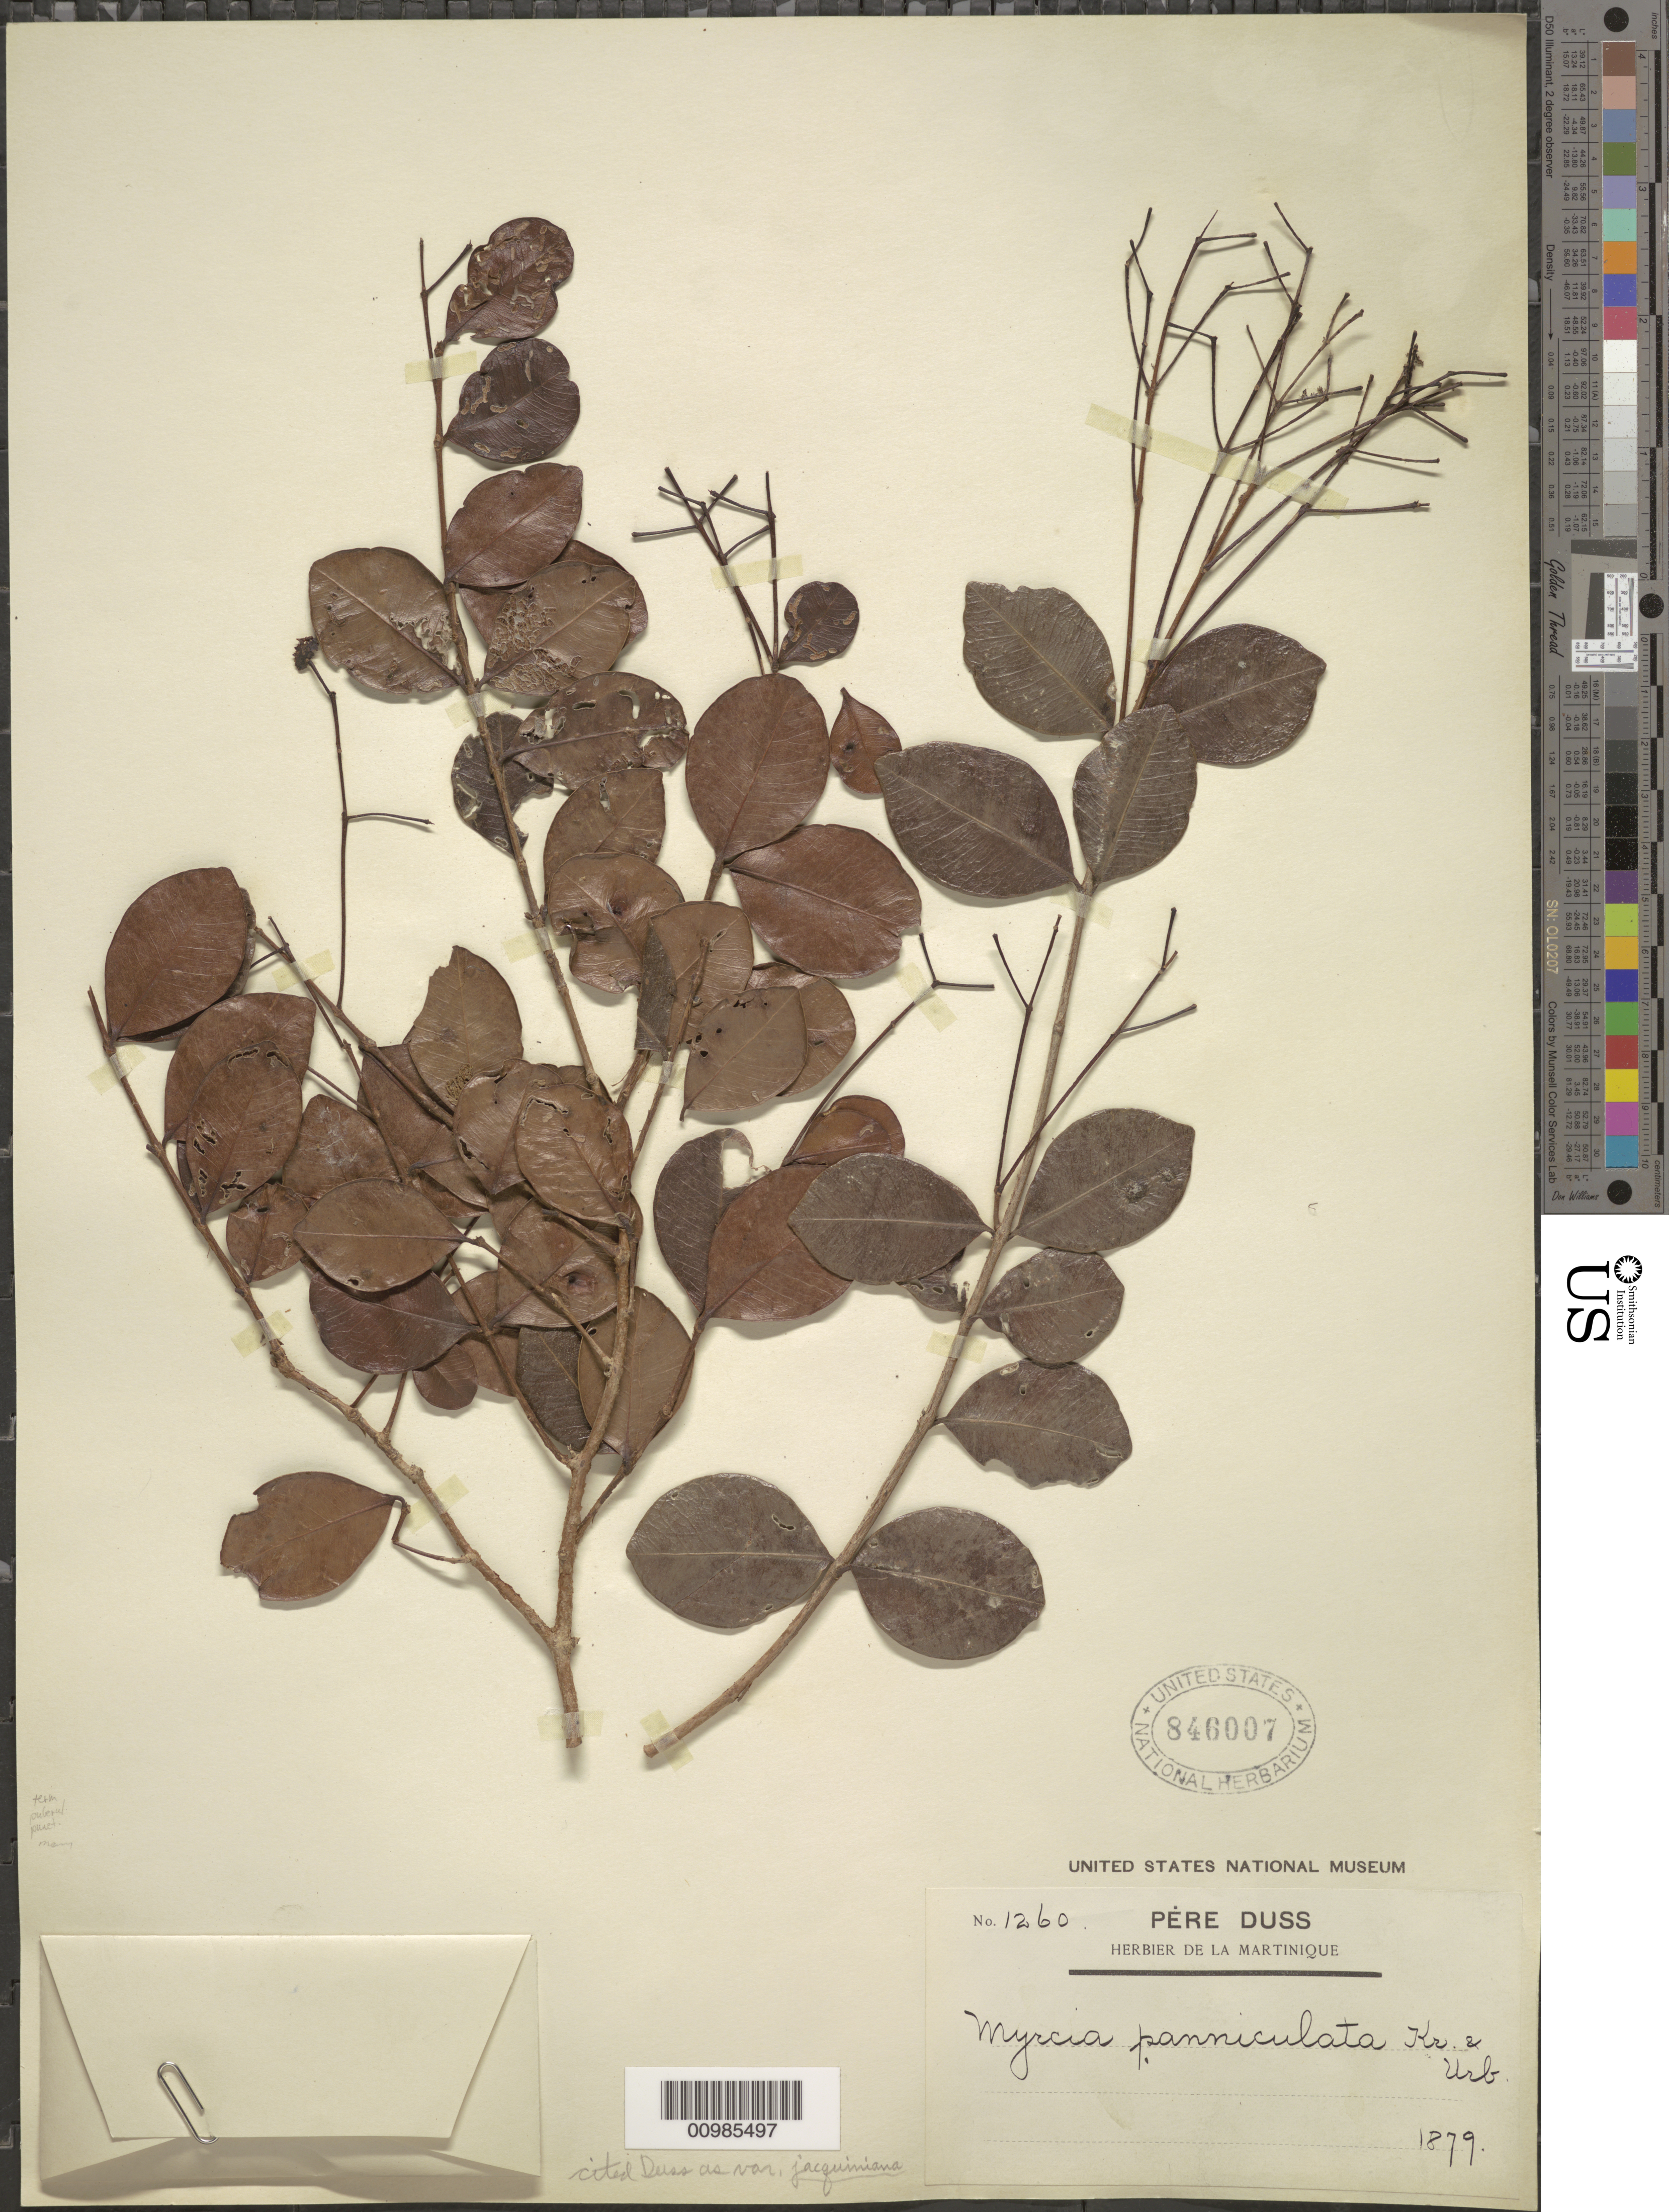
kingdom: Plantae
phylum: Tracheophyta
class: Magnoliopsida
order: Myrtales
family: Myrtaceae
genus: Myrcia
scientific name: Myrcia citrifolia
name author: (Aubl.) Urb.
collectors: Père Duss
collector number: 1260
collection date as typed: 1879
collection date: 1879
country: Martinique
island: Martinique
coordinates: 0 N, 0 E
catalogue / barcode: US 846007